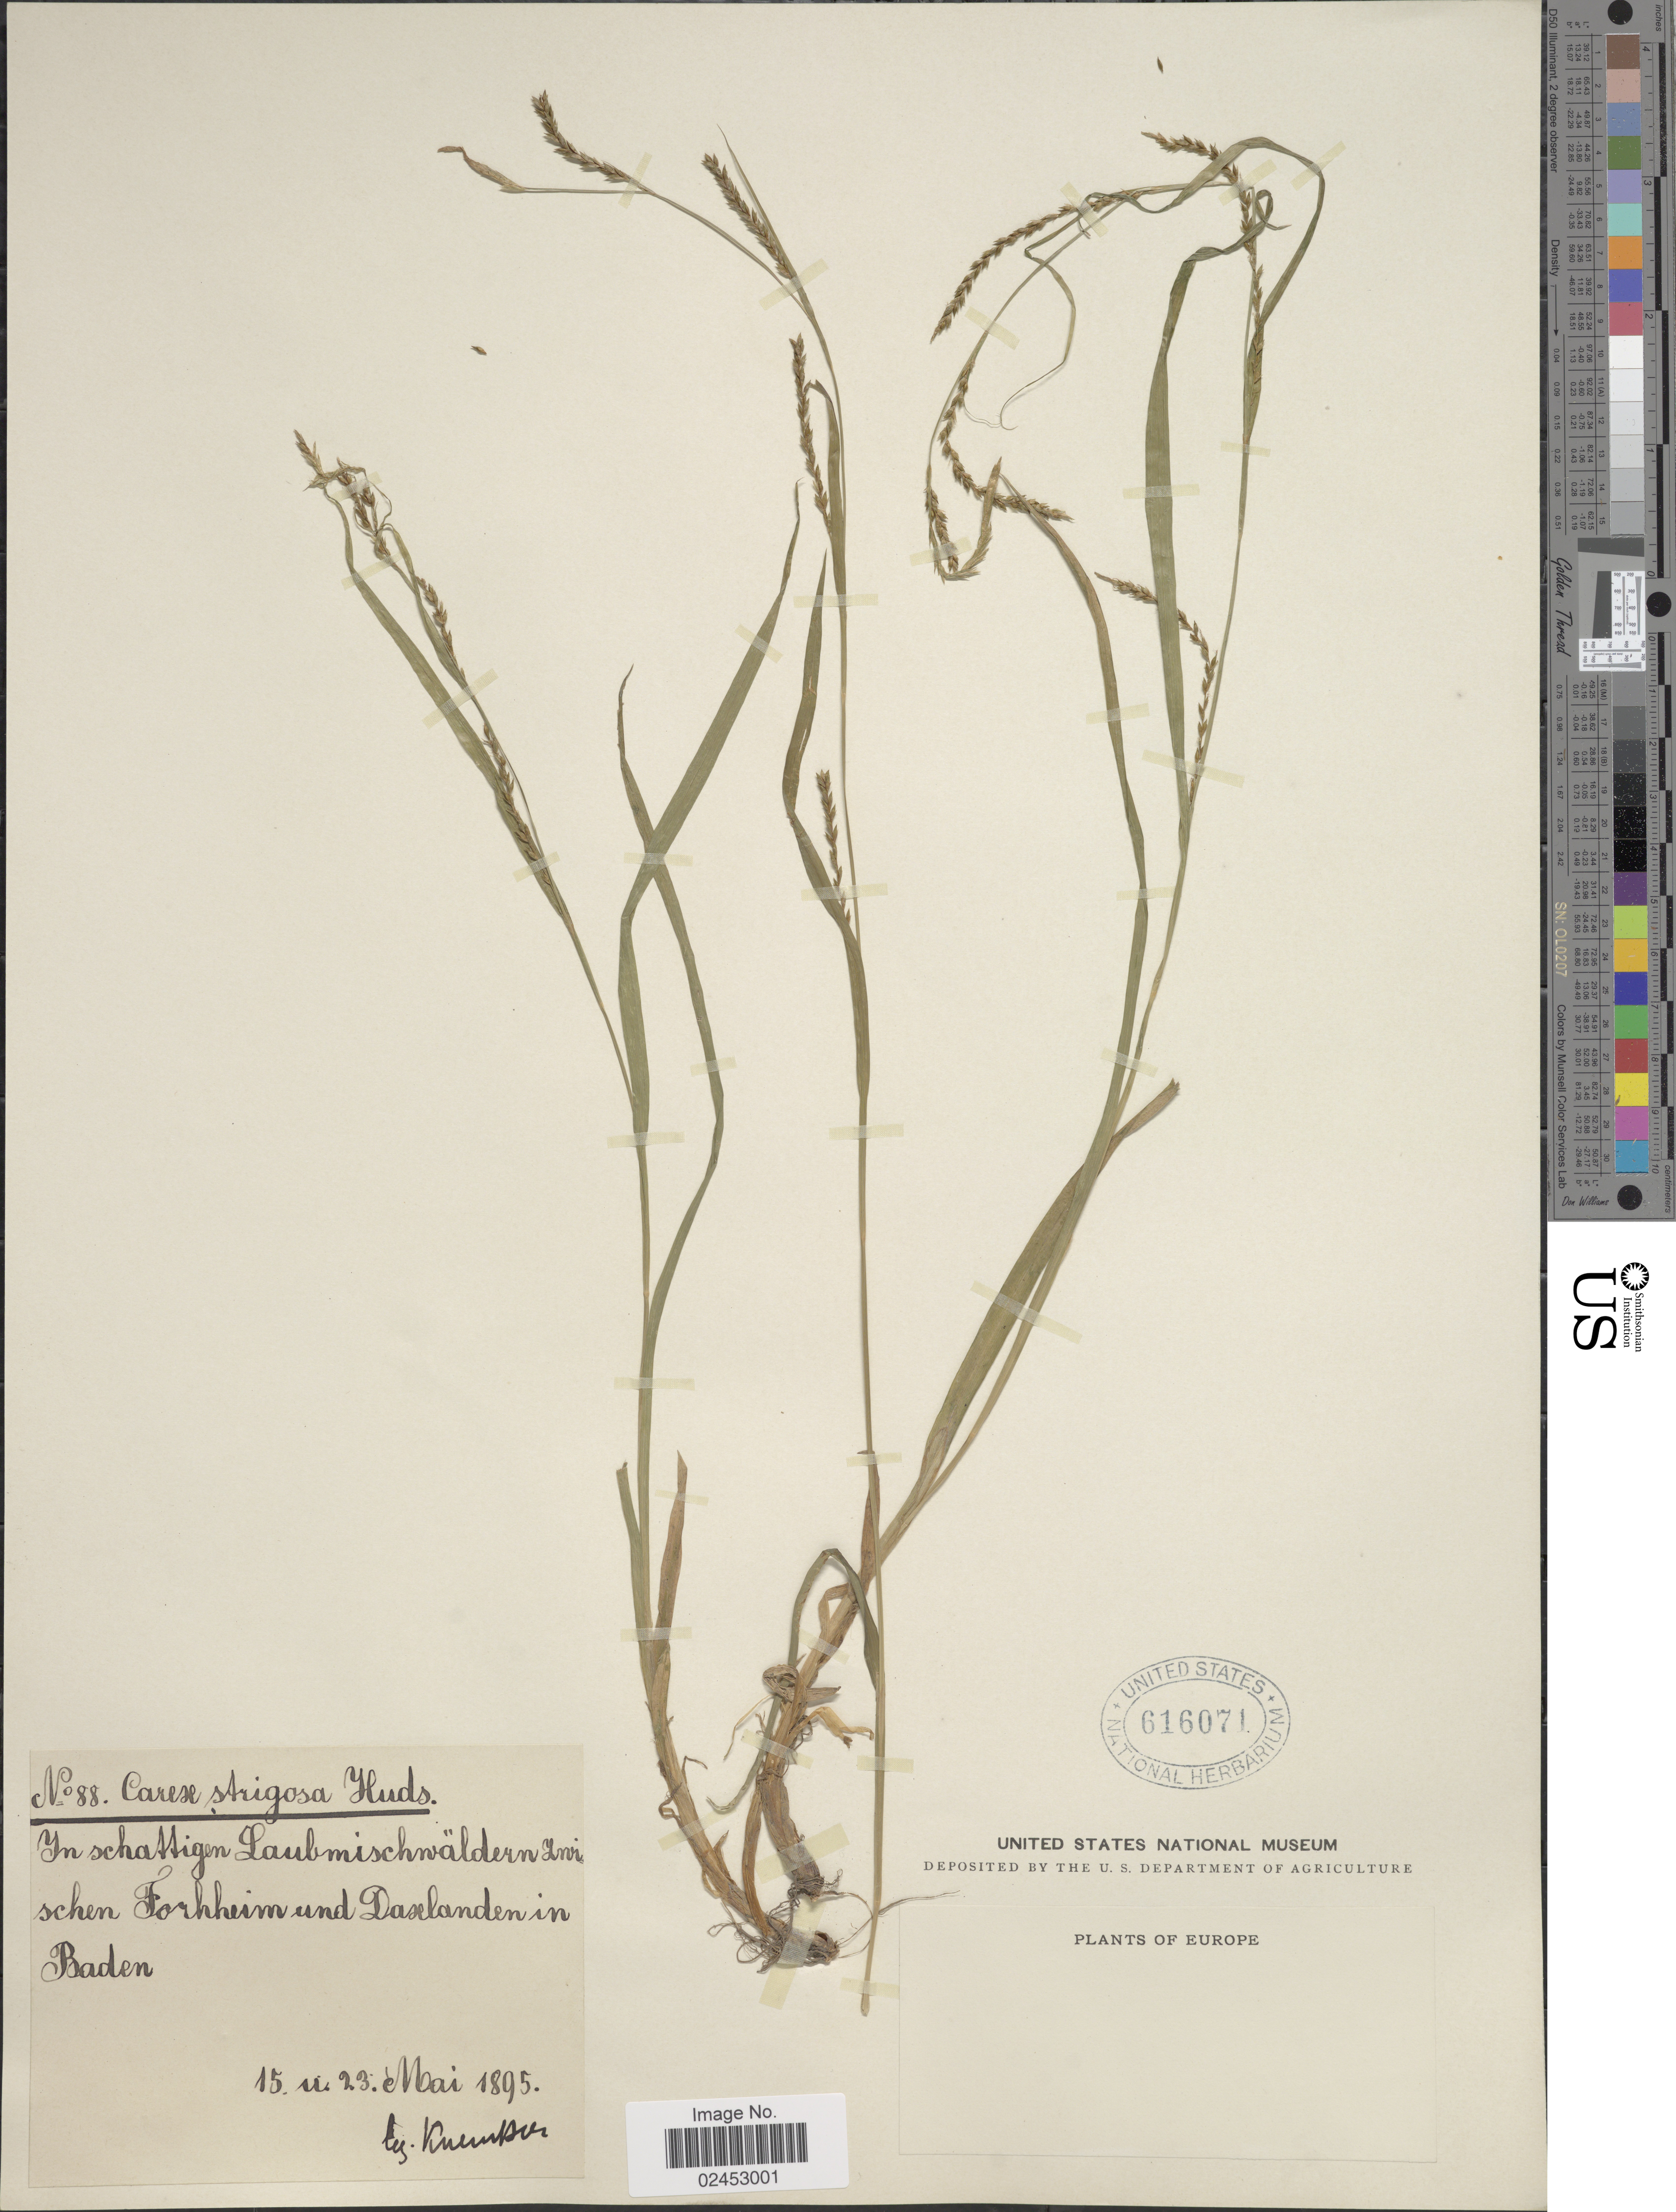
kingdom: Plantae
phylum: Tracheophyta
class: Liliopsida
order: Poales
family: Cyperaceae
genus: Carex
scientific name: Carex strigosa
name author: Huds.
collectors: Kneucker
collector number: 88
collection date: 1895-05-15/1895-05-23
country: Germany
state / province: Baden-Württemberg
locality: In schattigen Laubmischwaldern zwischen Forhheim und Daselanden in Baden.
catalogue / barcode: US 616071